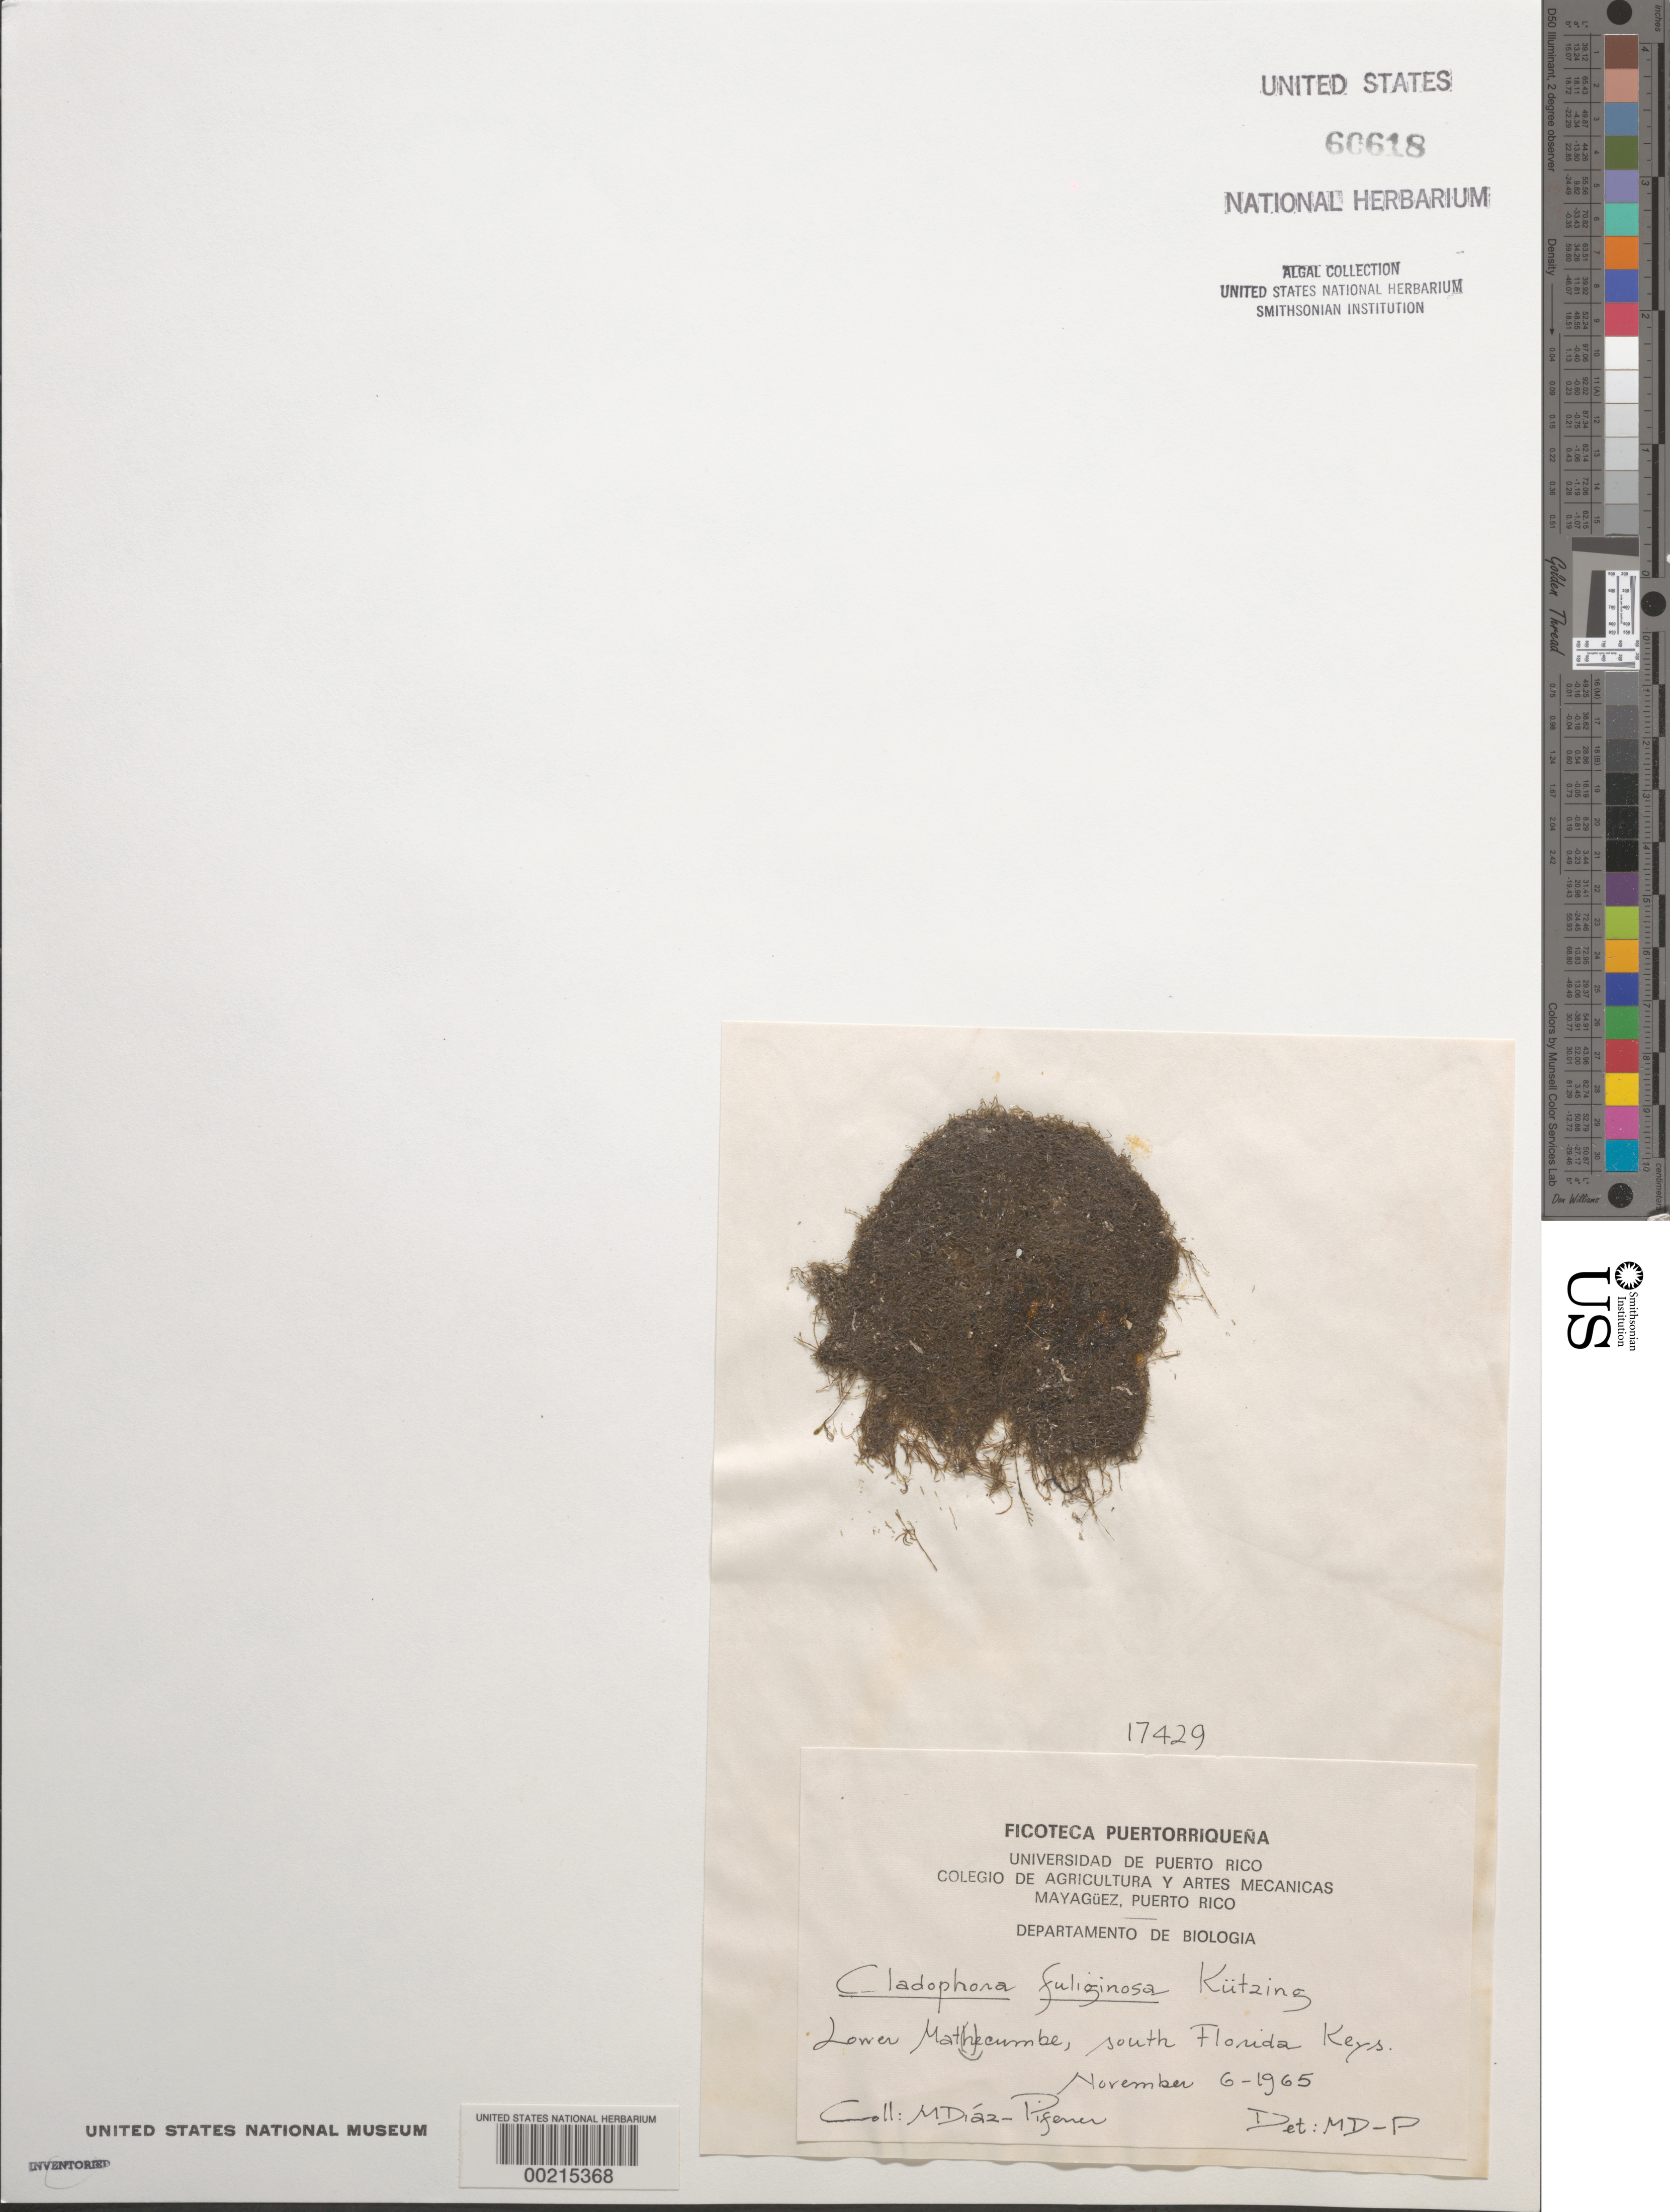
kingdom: Plantae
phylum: Chlorophyta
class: Ulvophyceae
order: Cladophorales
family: Cladophoraceae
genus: Cladophora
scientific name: Cladophora fuliginosa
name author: Kütz.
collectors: M. Diaz-Piferrer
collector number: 17429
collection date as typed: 06 Nov 1965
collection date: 1965-11-06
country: United States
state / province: Florida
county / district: Monroe County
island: Lower Matecumbe Key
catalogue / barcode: US 60618